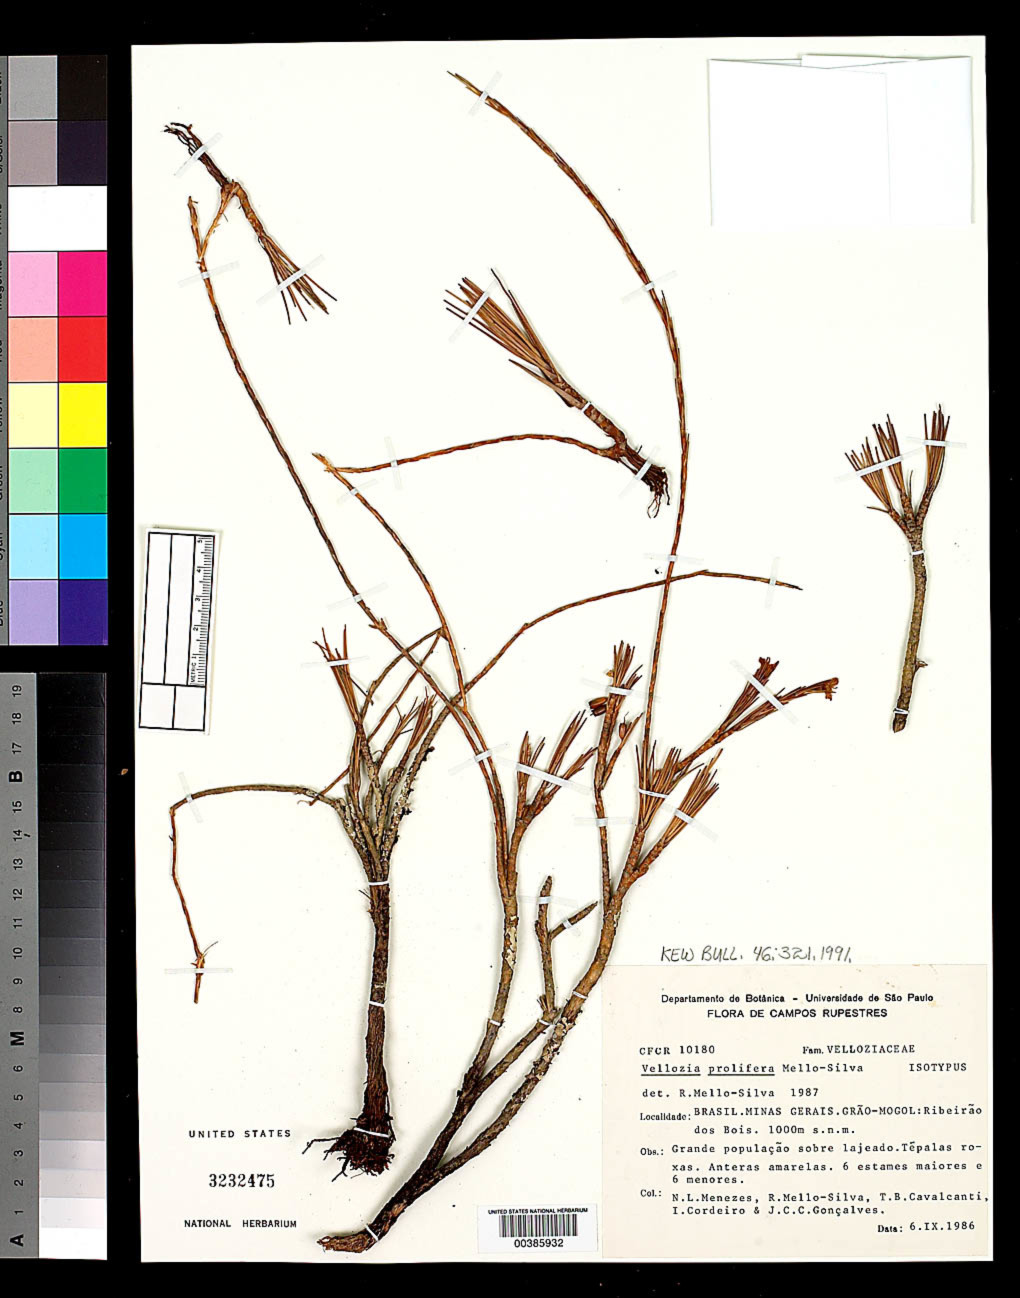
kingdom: Plantae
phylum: Tracheophyta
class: Liliopsida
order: Pandanales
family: Velloziaceae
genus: Vellozia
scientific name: Vellozia prolifera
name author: Mello-Silva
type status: Isotype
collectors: N. L. Menezes, R. Mello-Silva, T. B. Cavalcanti, I. Cordeiro & J. C. Goncalves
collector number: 10180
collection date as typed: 06 Sep 1986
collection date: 1986-09-06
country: Brazil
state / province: Minas Gerais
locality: Grao Mogol, Ribeirao dos Bois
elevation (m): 1000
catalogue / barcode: US 3232475